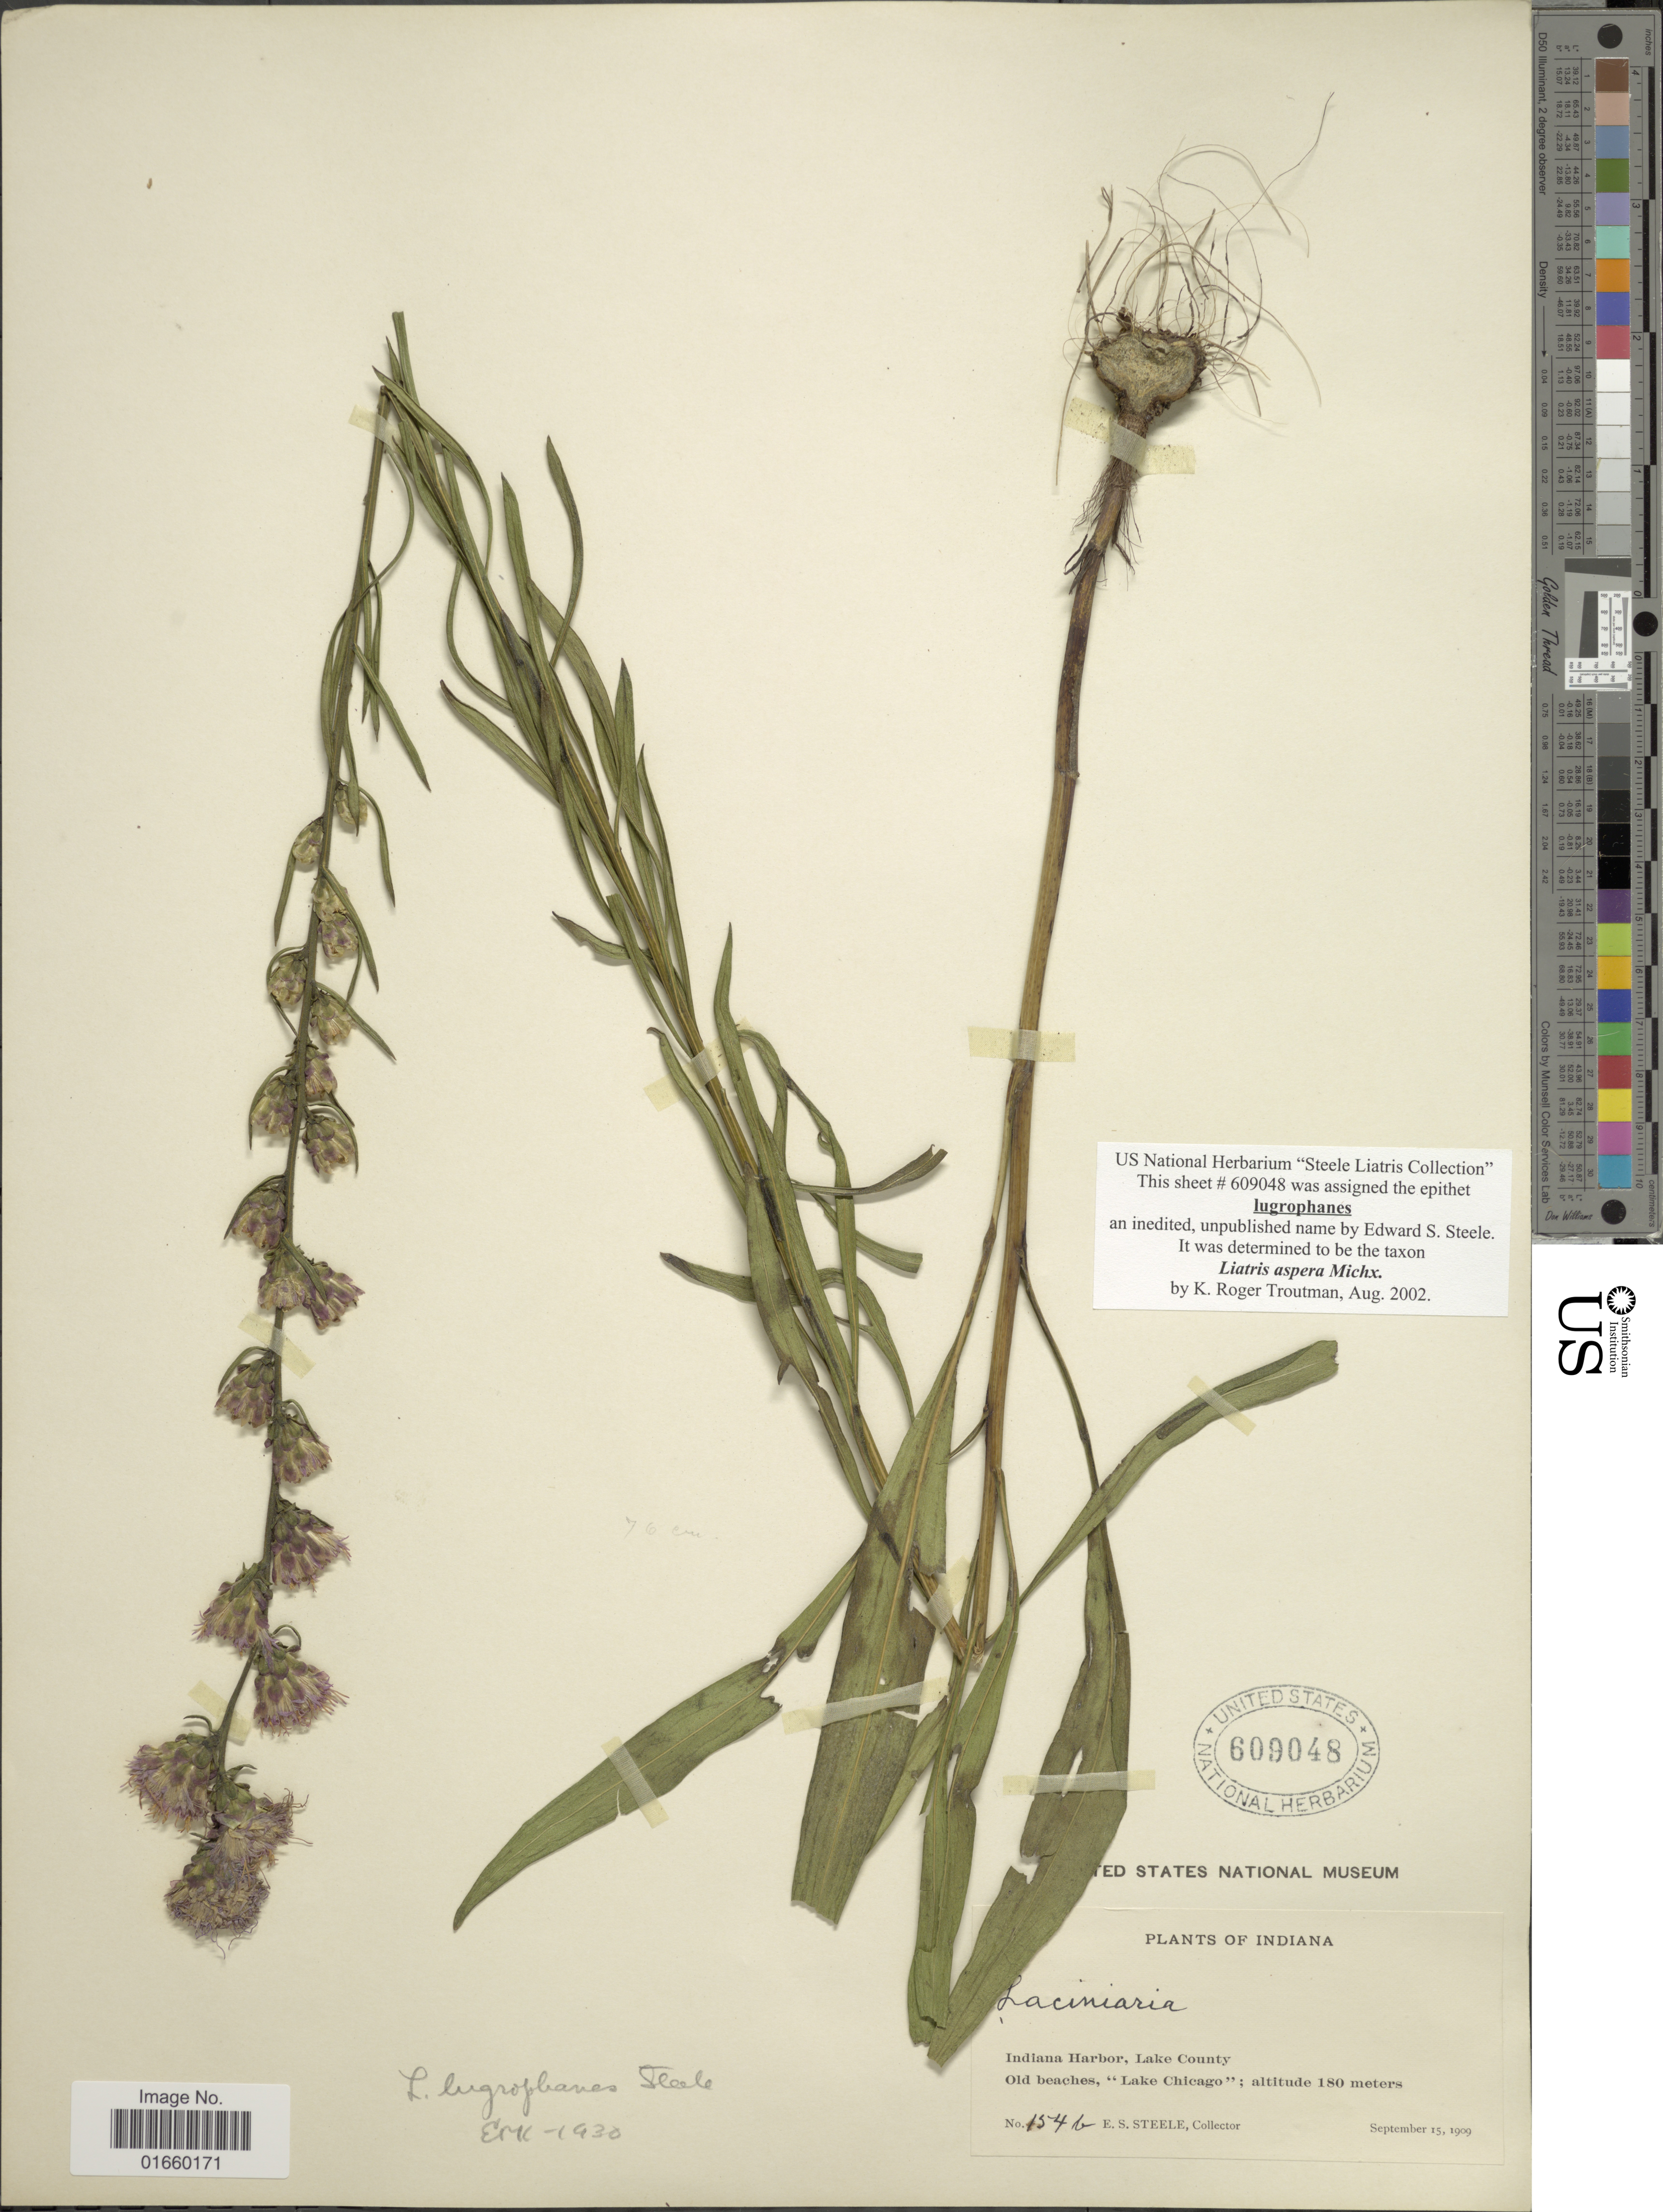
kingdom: Plantae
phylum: Tracheophyta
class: Magnoliopsida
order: Asterales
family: Asteraceae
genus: Liatris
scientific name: Liatris aspera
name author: Michx.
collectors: E. Steele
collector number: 154b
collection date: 1909-09-15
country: United States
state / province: Indiana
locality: Indiana Harbor, Lake County, Old beaches, "Lake Chicago"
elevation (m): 180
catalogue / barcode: US 609048